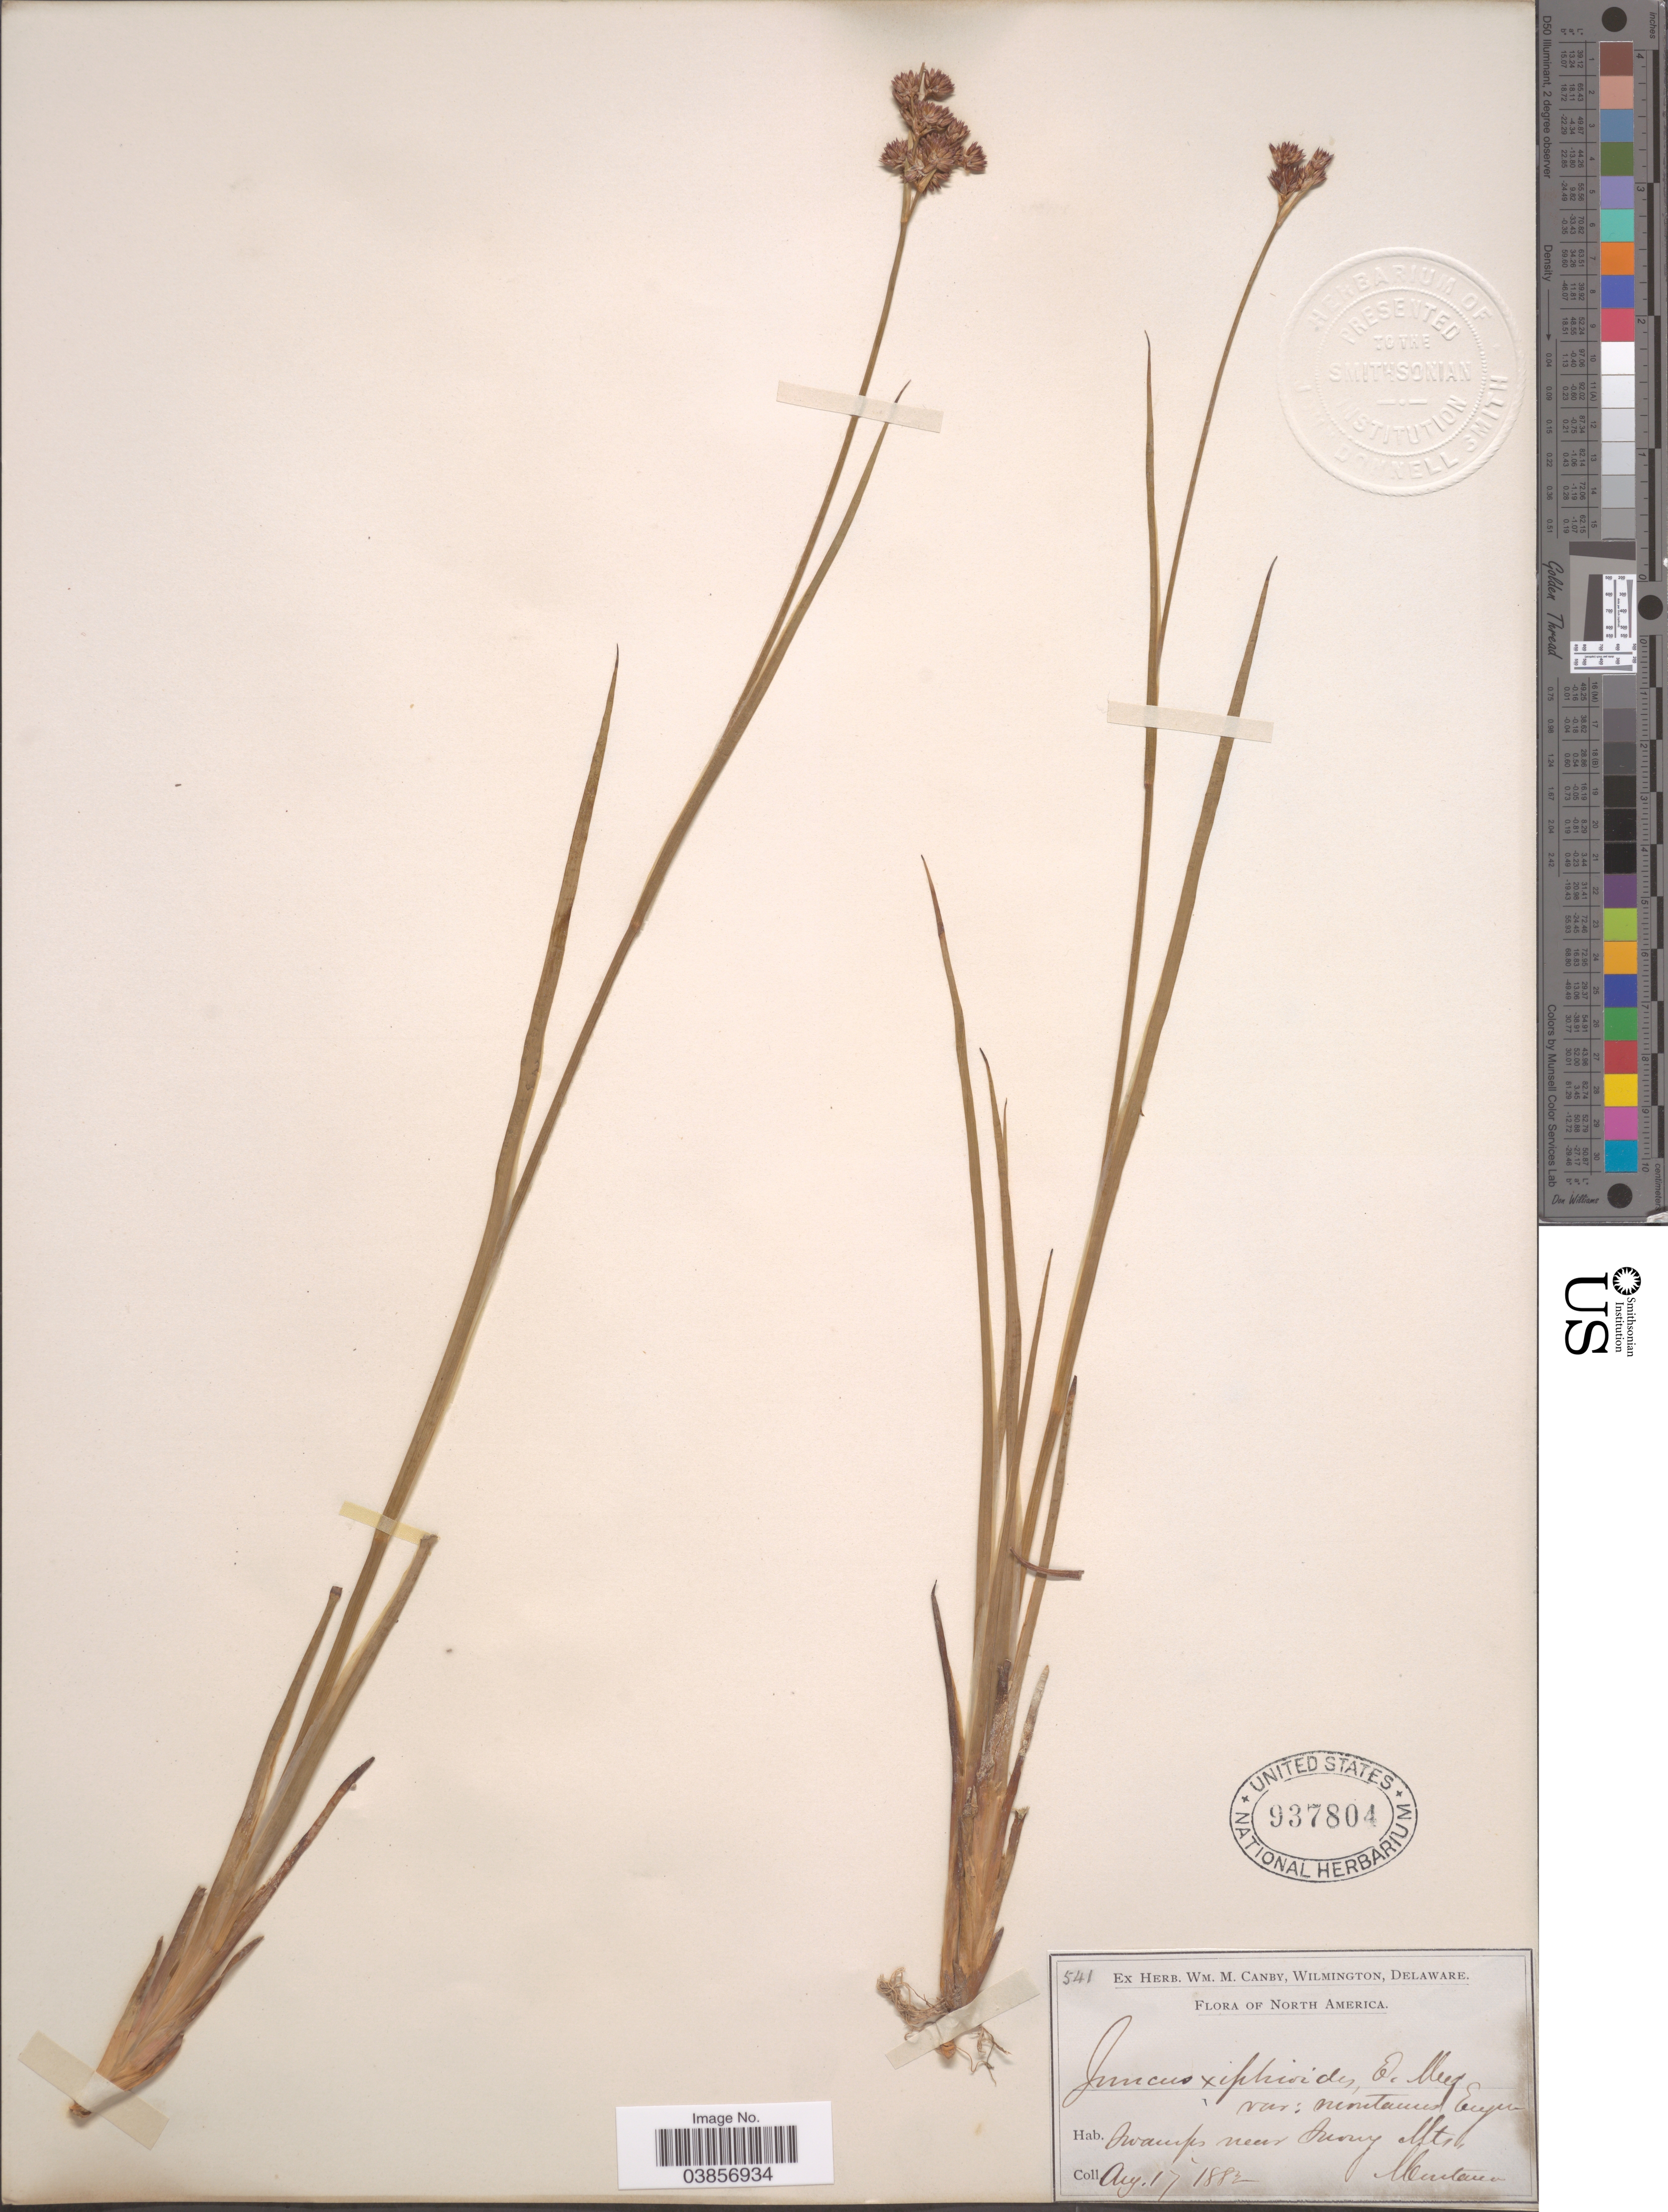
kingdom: Plantae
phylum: Tracheophyta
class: Liliopsida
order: Poales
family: Juncaceae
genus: Juncus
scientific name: Juncus saximontanus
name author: A. Nelson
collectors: ex herb. W.M. Canby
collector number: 541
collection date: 1882-08-17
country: United States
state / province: Montana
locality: Swamps near Snowy Mts.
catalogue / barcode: US 937804